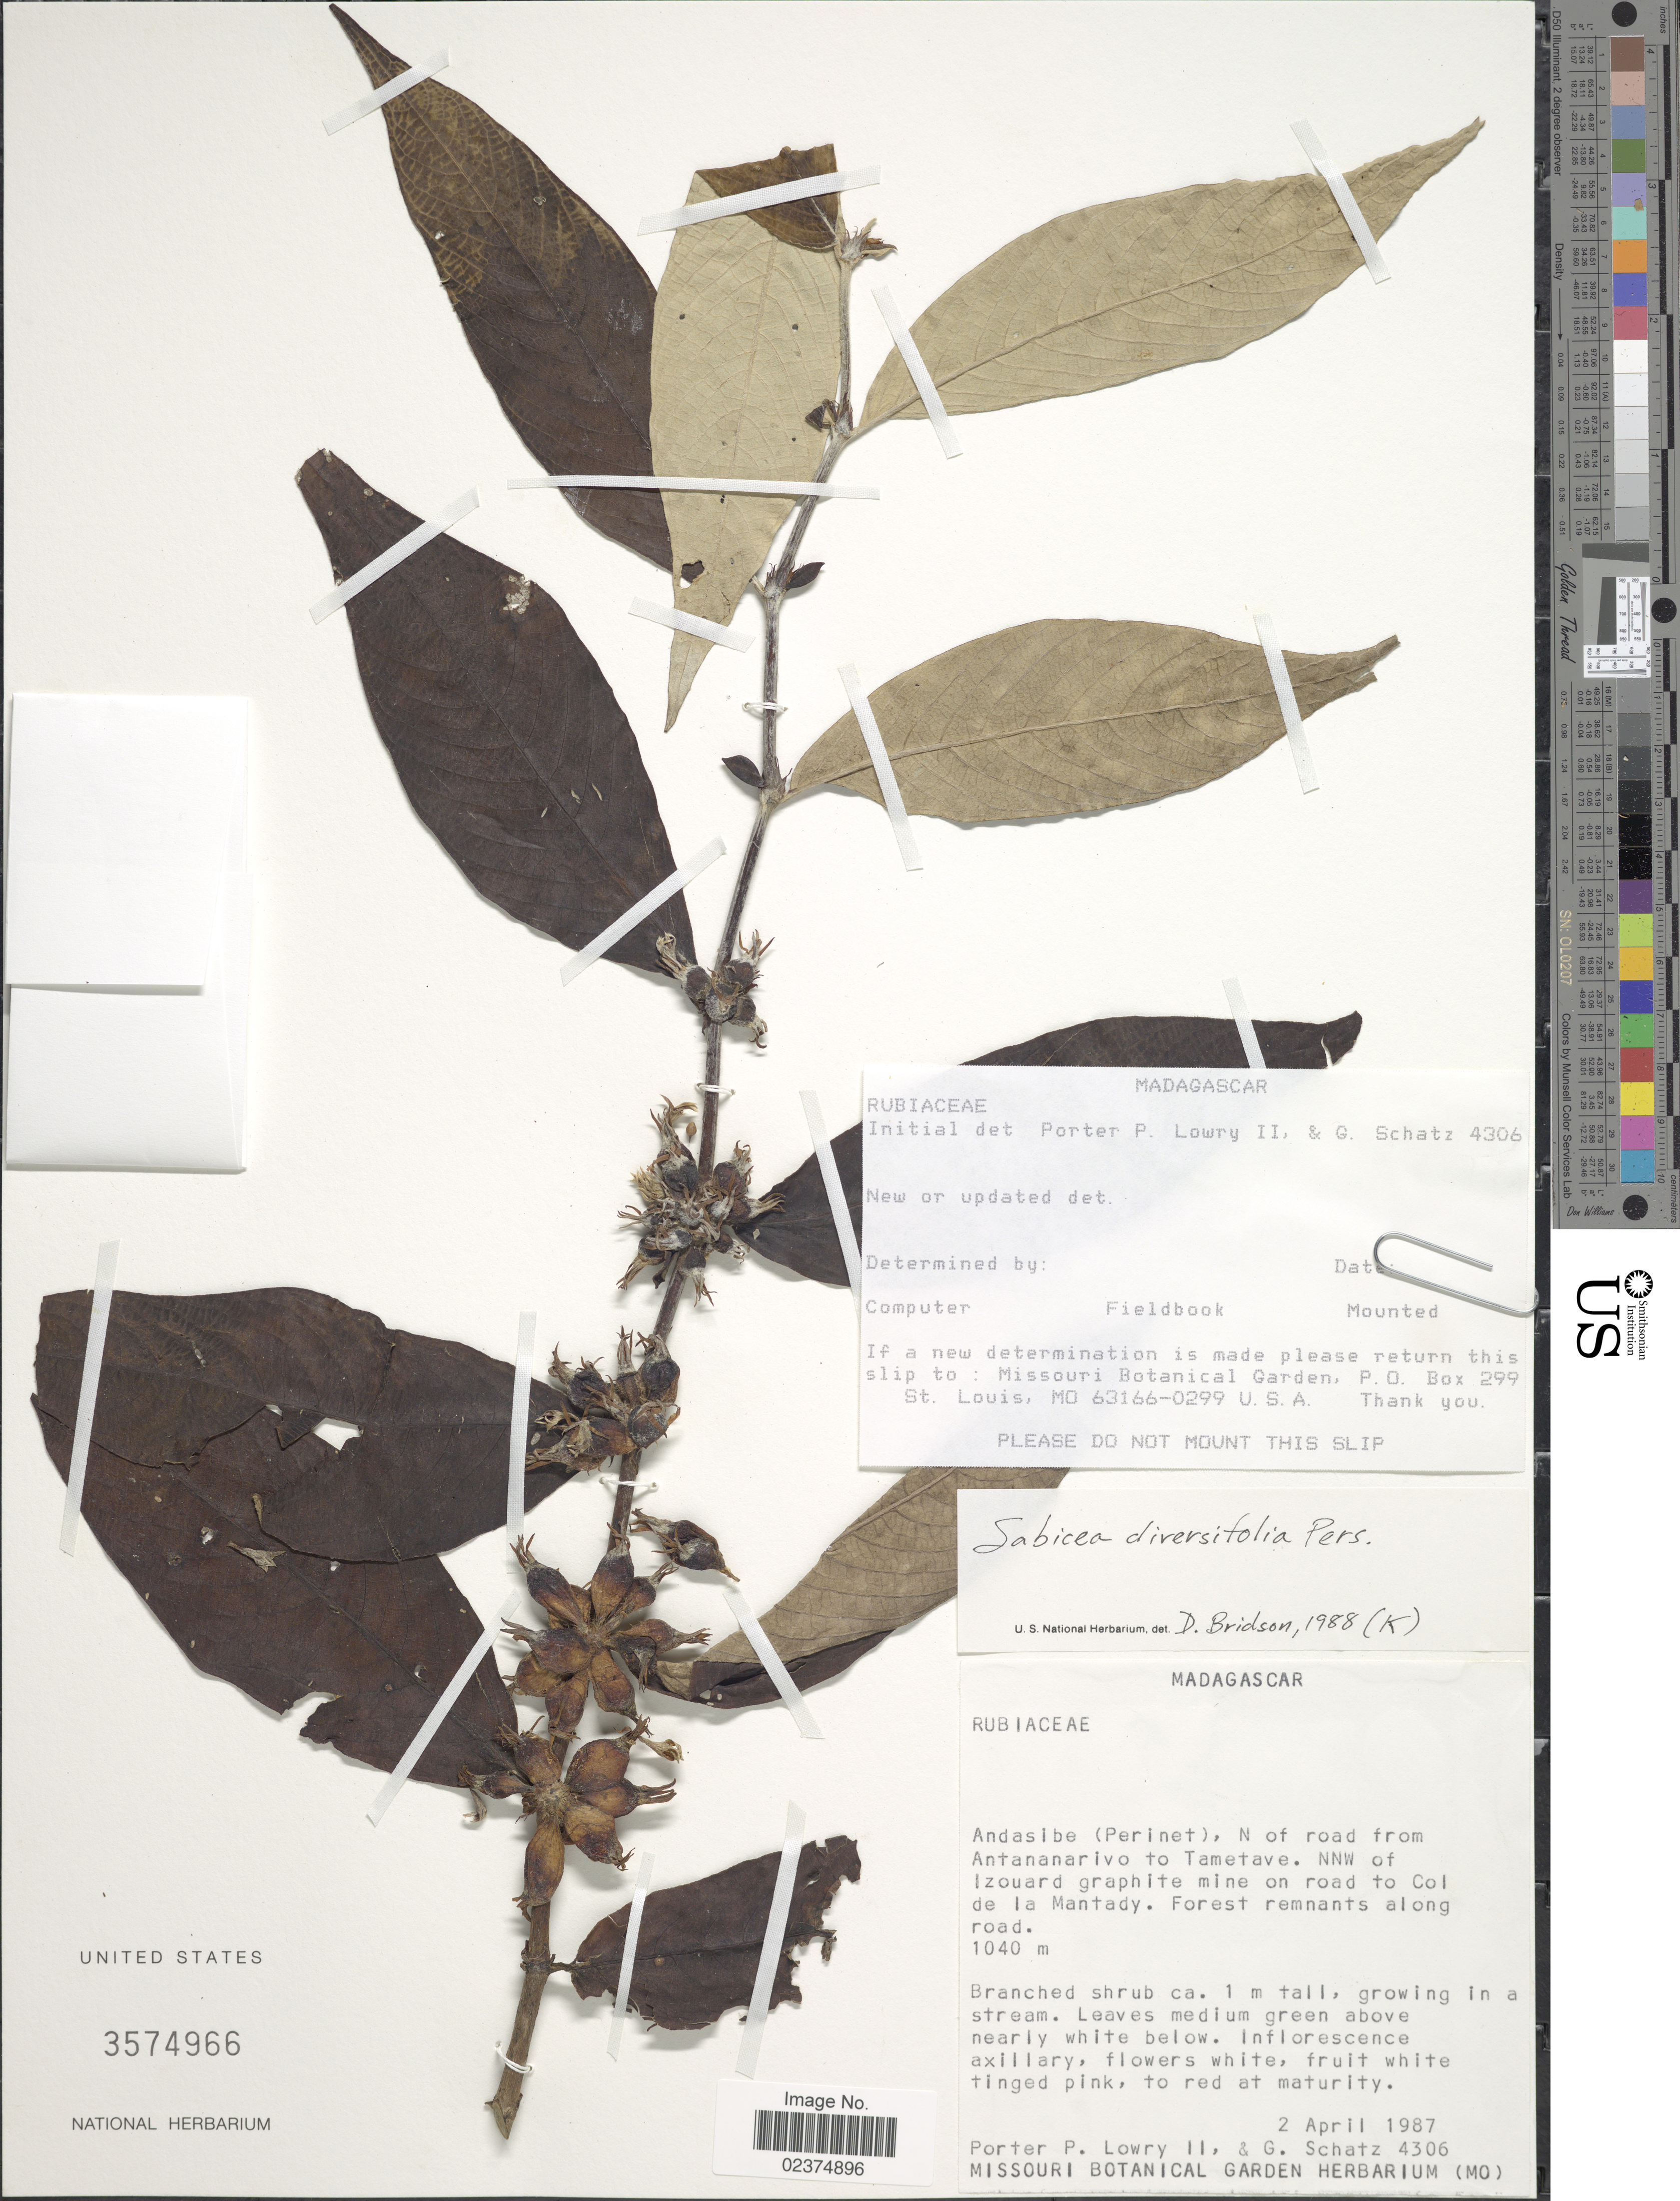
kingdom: Plantae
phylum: Tracheophyta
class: Magnoliopsida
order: Gentianales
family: Rubiaceae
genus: Sabicea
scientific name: Sabicea diversifolia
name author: Pers.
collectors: P. Lowry & G. C. Schatz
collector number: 4306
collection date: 1987-04-02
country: Madagascar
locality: Andasibe (Perinet), N of road from Antananar to Tametave. NNW of Izouard graphite mine on road to Col de la Mantady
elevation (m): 1040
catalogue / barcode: US 2574966